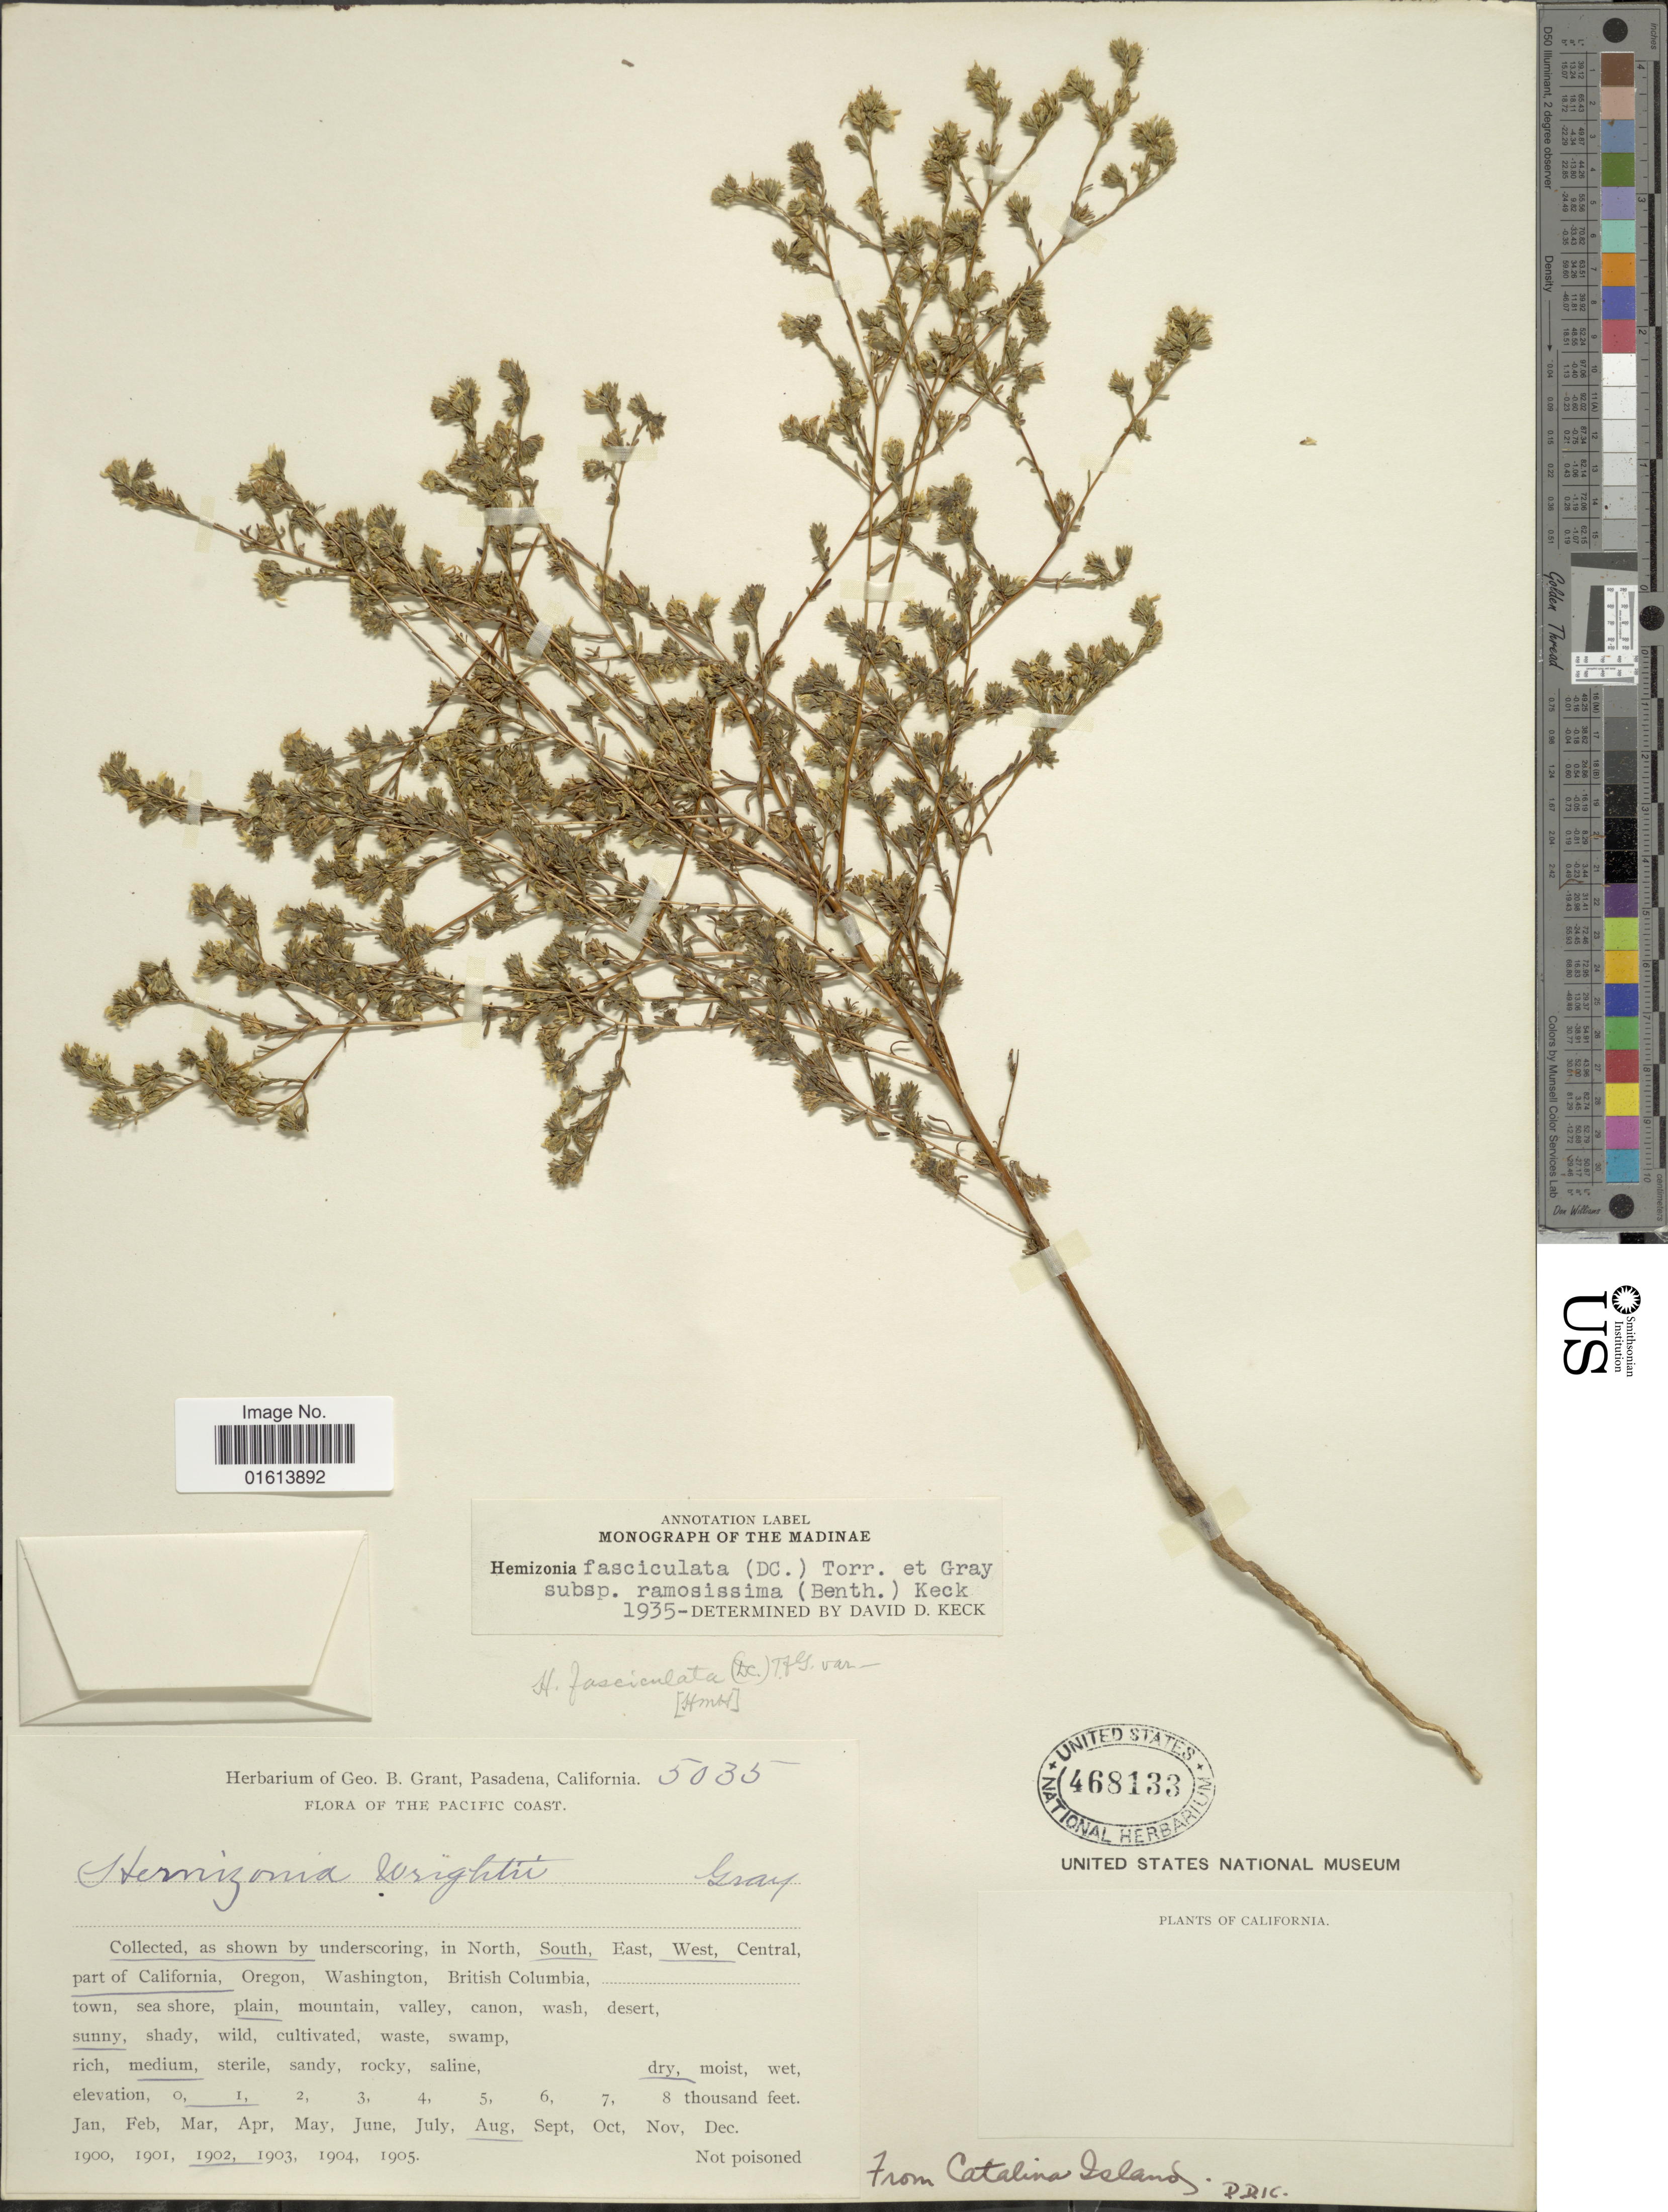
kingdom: Plantae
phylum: Tracheophyta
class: Magnoliopsida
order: Asterales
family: Asteraceae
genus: Hemizonia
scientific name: Hemizonia fasciculata subsp. ramosissima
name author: (Benth.) D.D. Keck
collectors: G. Grant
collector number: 5035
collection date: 1902-08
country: United States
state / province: California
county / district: Los Angeles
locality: Pasadena, California. in South-West part of California.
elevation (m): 0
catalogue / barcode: US 468133